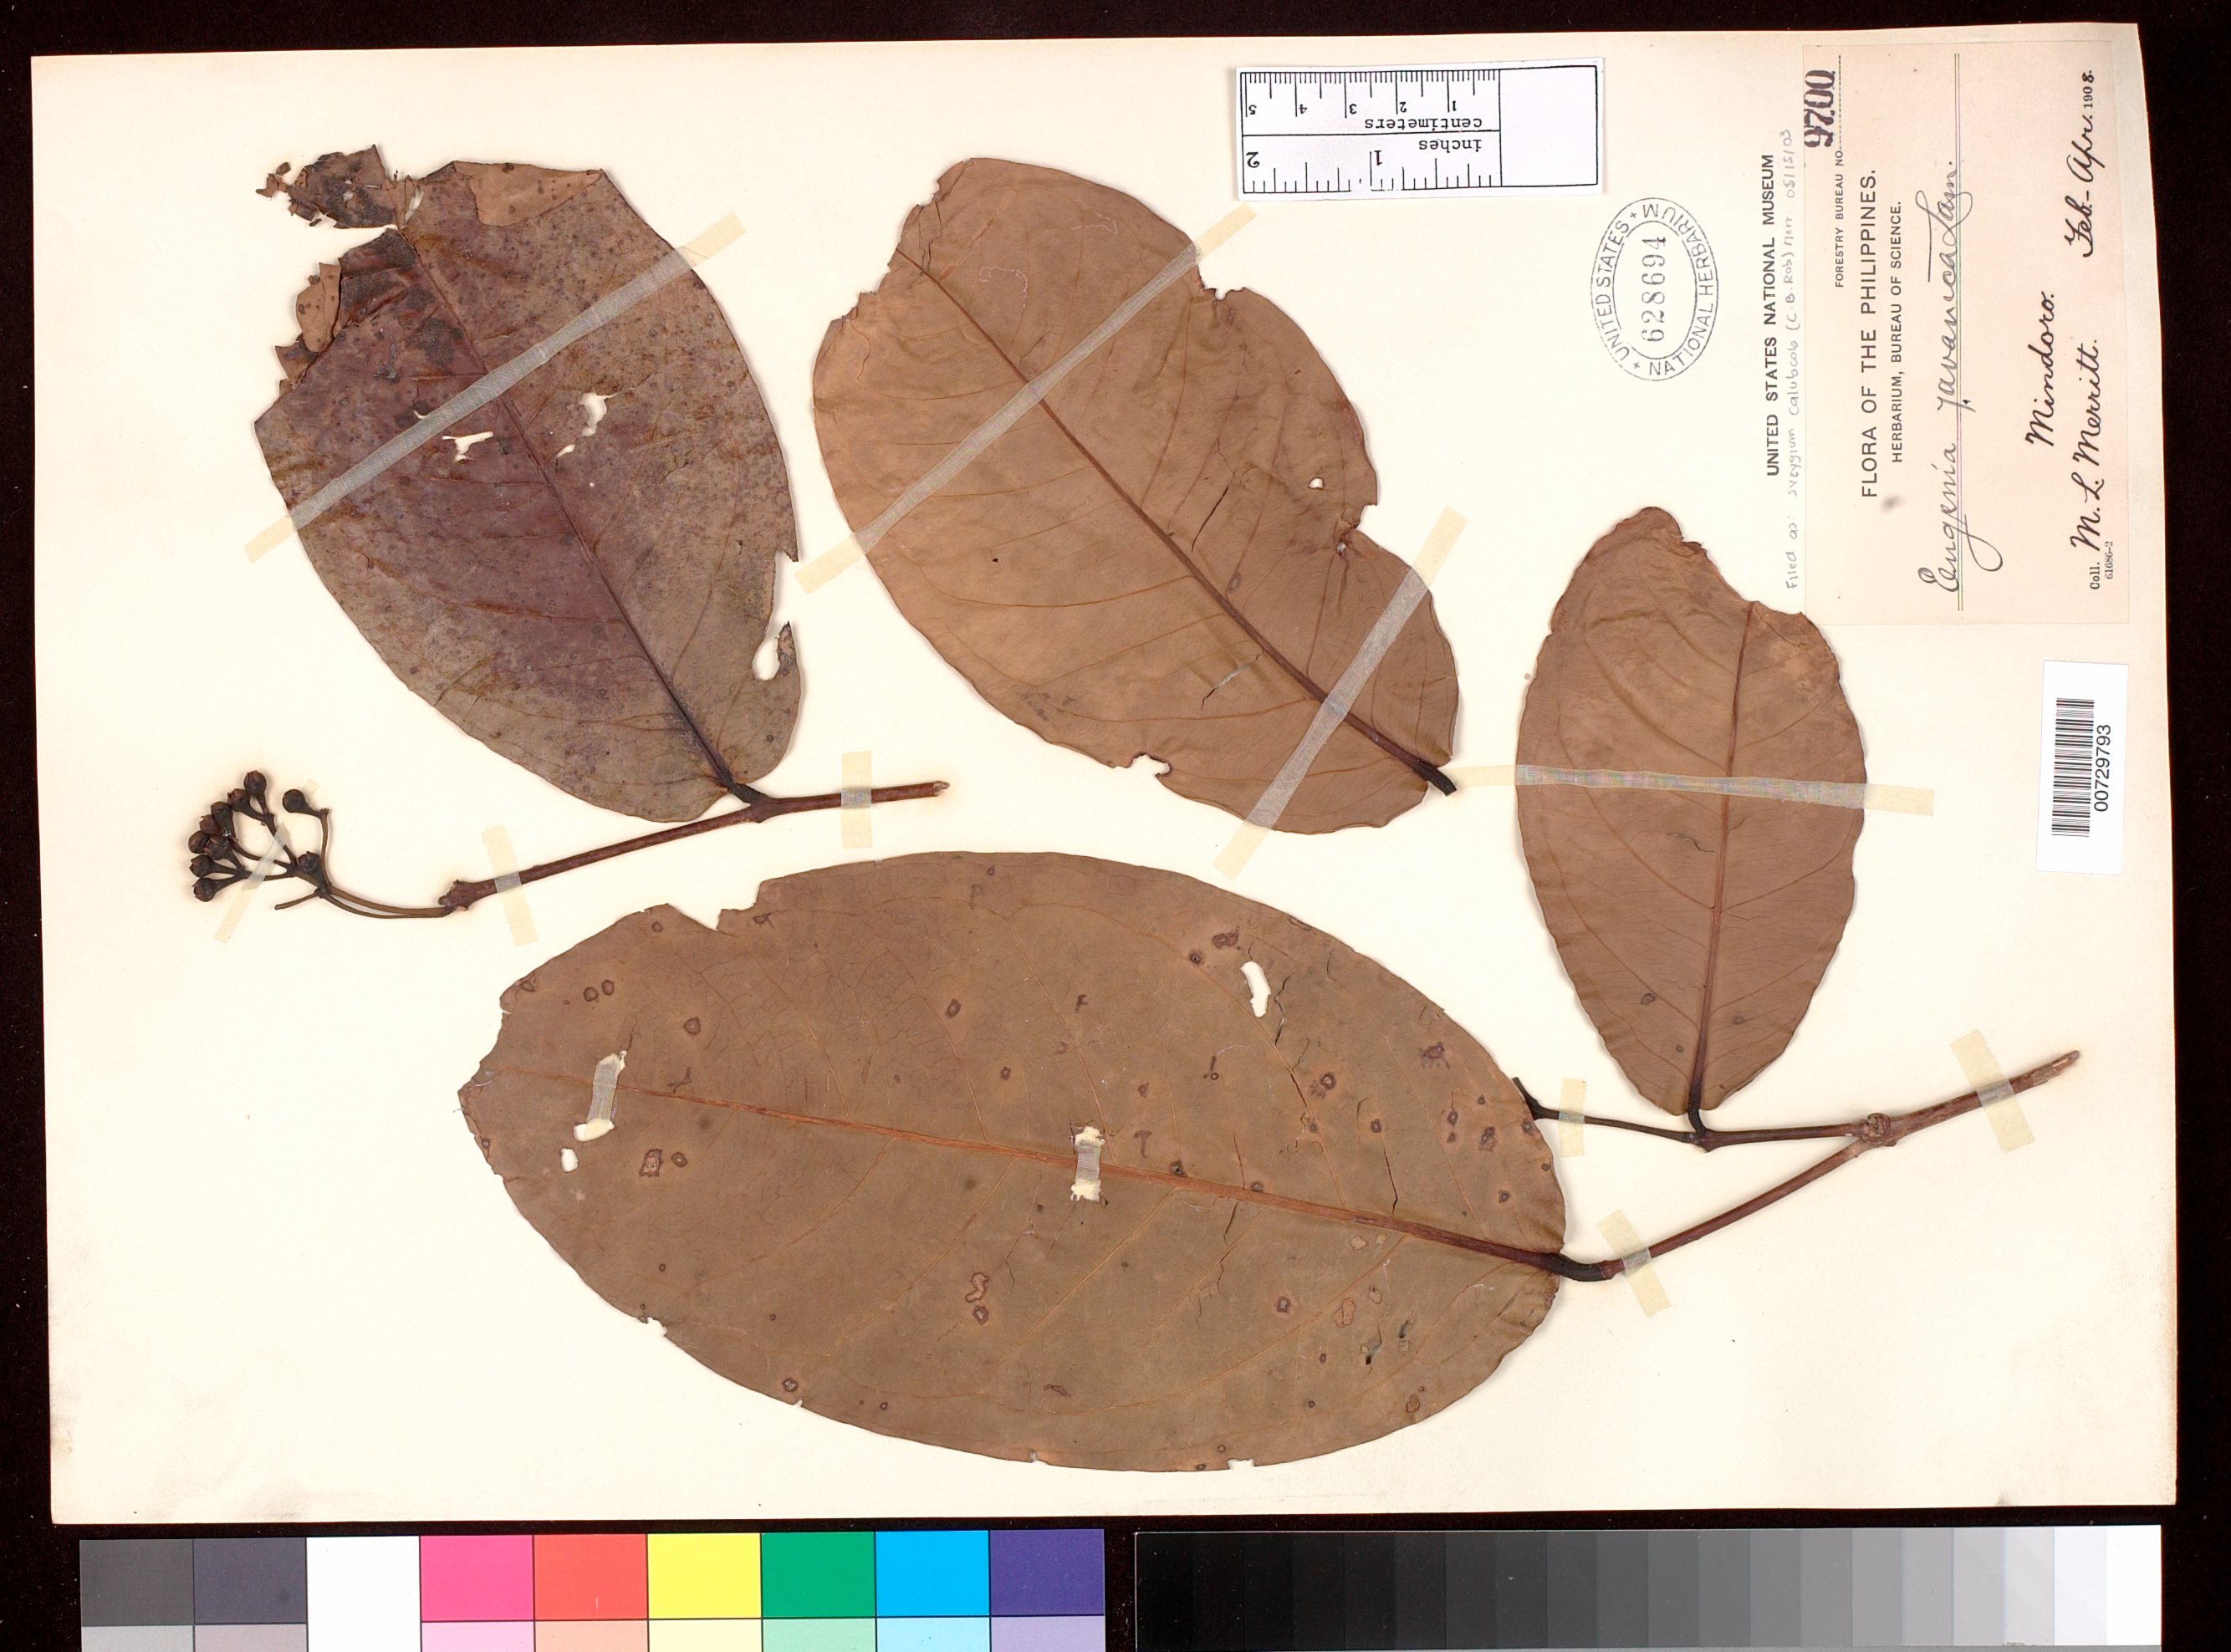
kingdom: Plantae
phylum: Tracheophyta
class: Magnoliopsida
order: Myrtales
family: Myrtaceae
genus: Syzygium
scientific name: Syzygium calubcob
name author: (C.B. Rob.) Merr.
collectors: M. L. Merritt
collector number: For. Bur. 9700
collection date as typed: Feb 1908 to -- Apr 1908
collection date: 1908-02/1908-04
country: Philippines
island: Mindoro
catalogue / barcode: US 628694